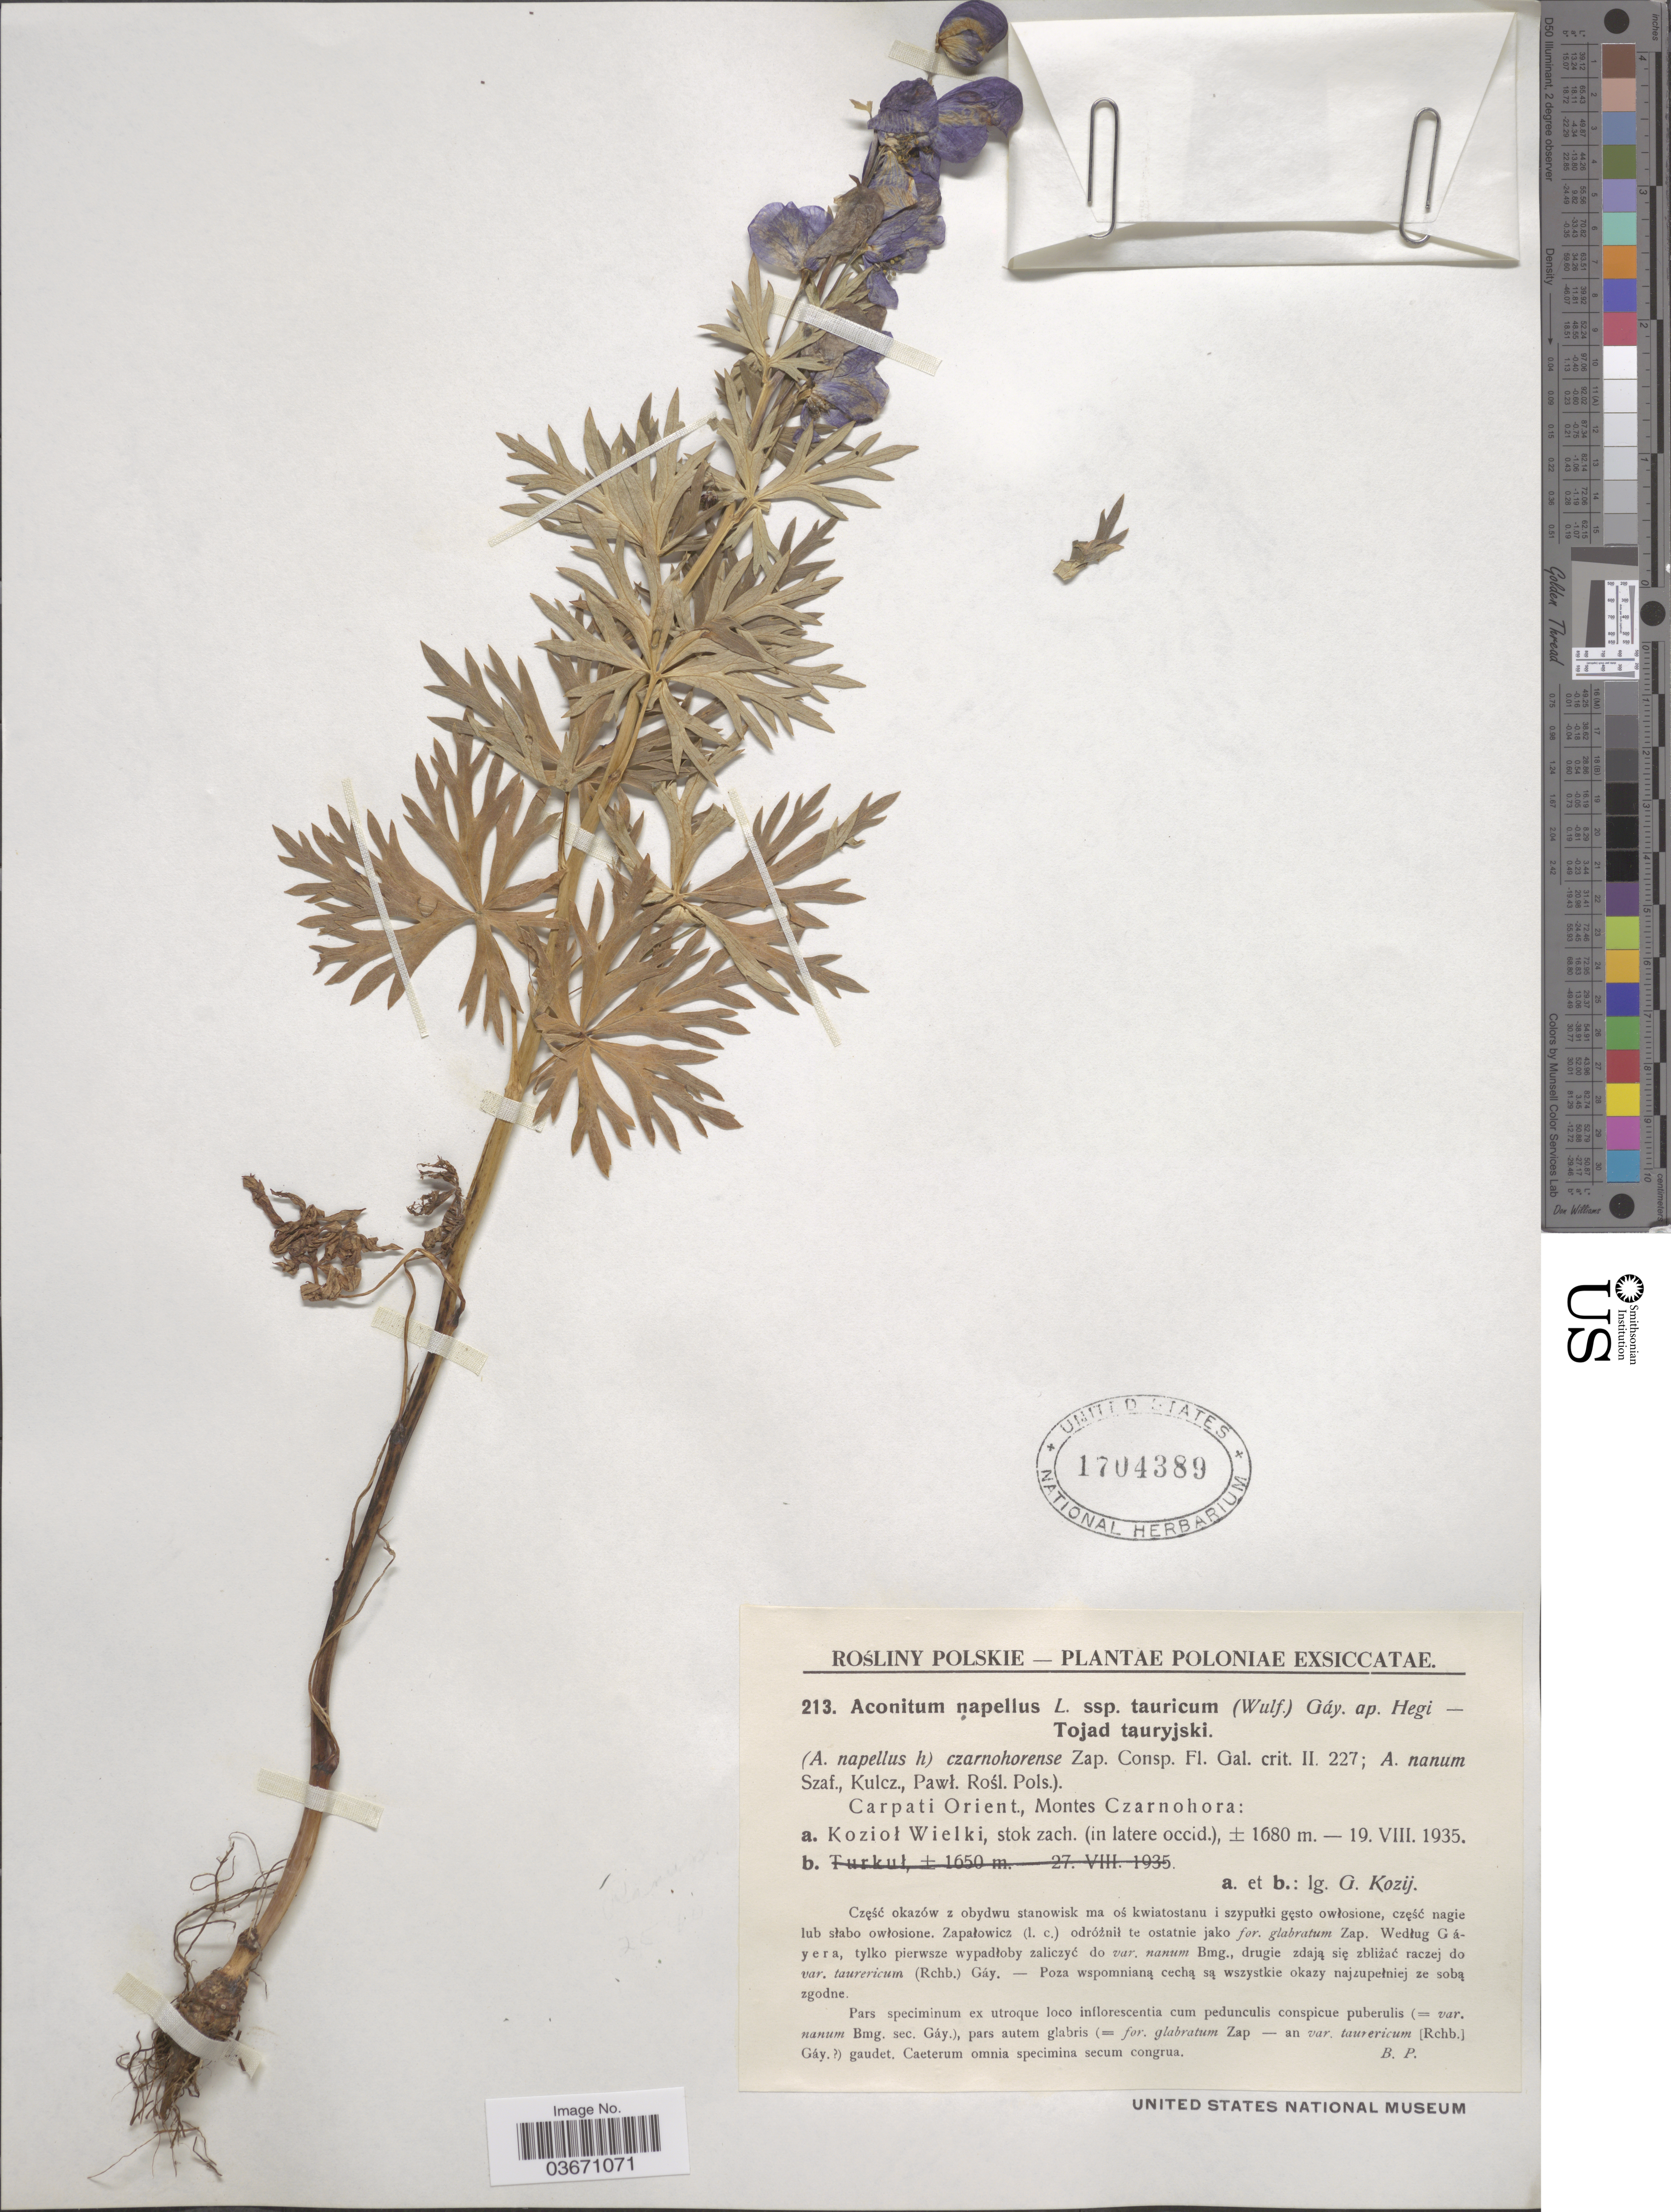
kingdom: Plantae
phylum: Tracheophyta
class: Magnoliopsida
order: Ranunculales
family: Ranunculaceae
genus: Aconitum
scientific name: Aconitum napellus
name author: L.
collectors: G. Kozij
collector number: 213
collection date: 1935-08-19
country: Poland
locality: Poloniae. Carpati Orient, Montes Czarnohora: Koziol Wielki, stok zach (in latere occid.).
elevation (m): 1680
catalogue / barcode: US 1704389